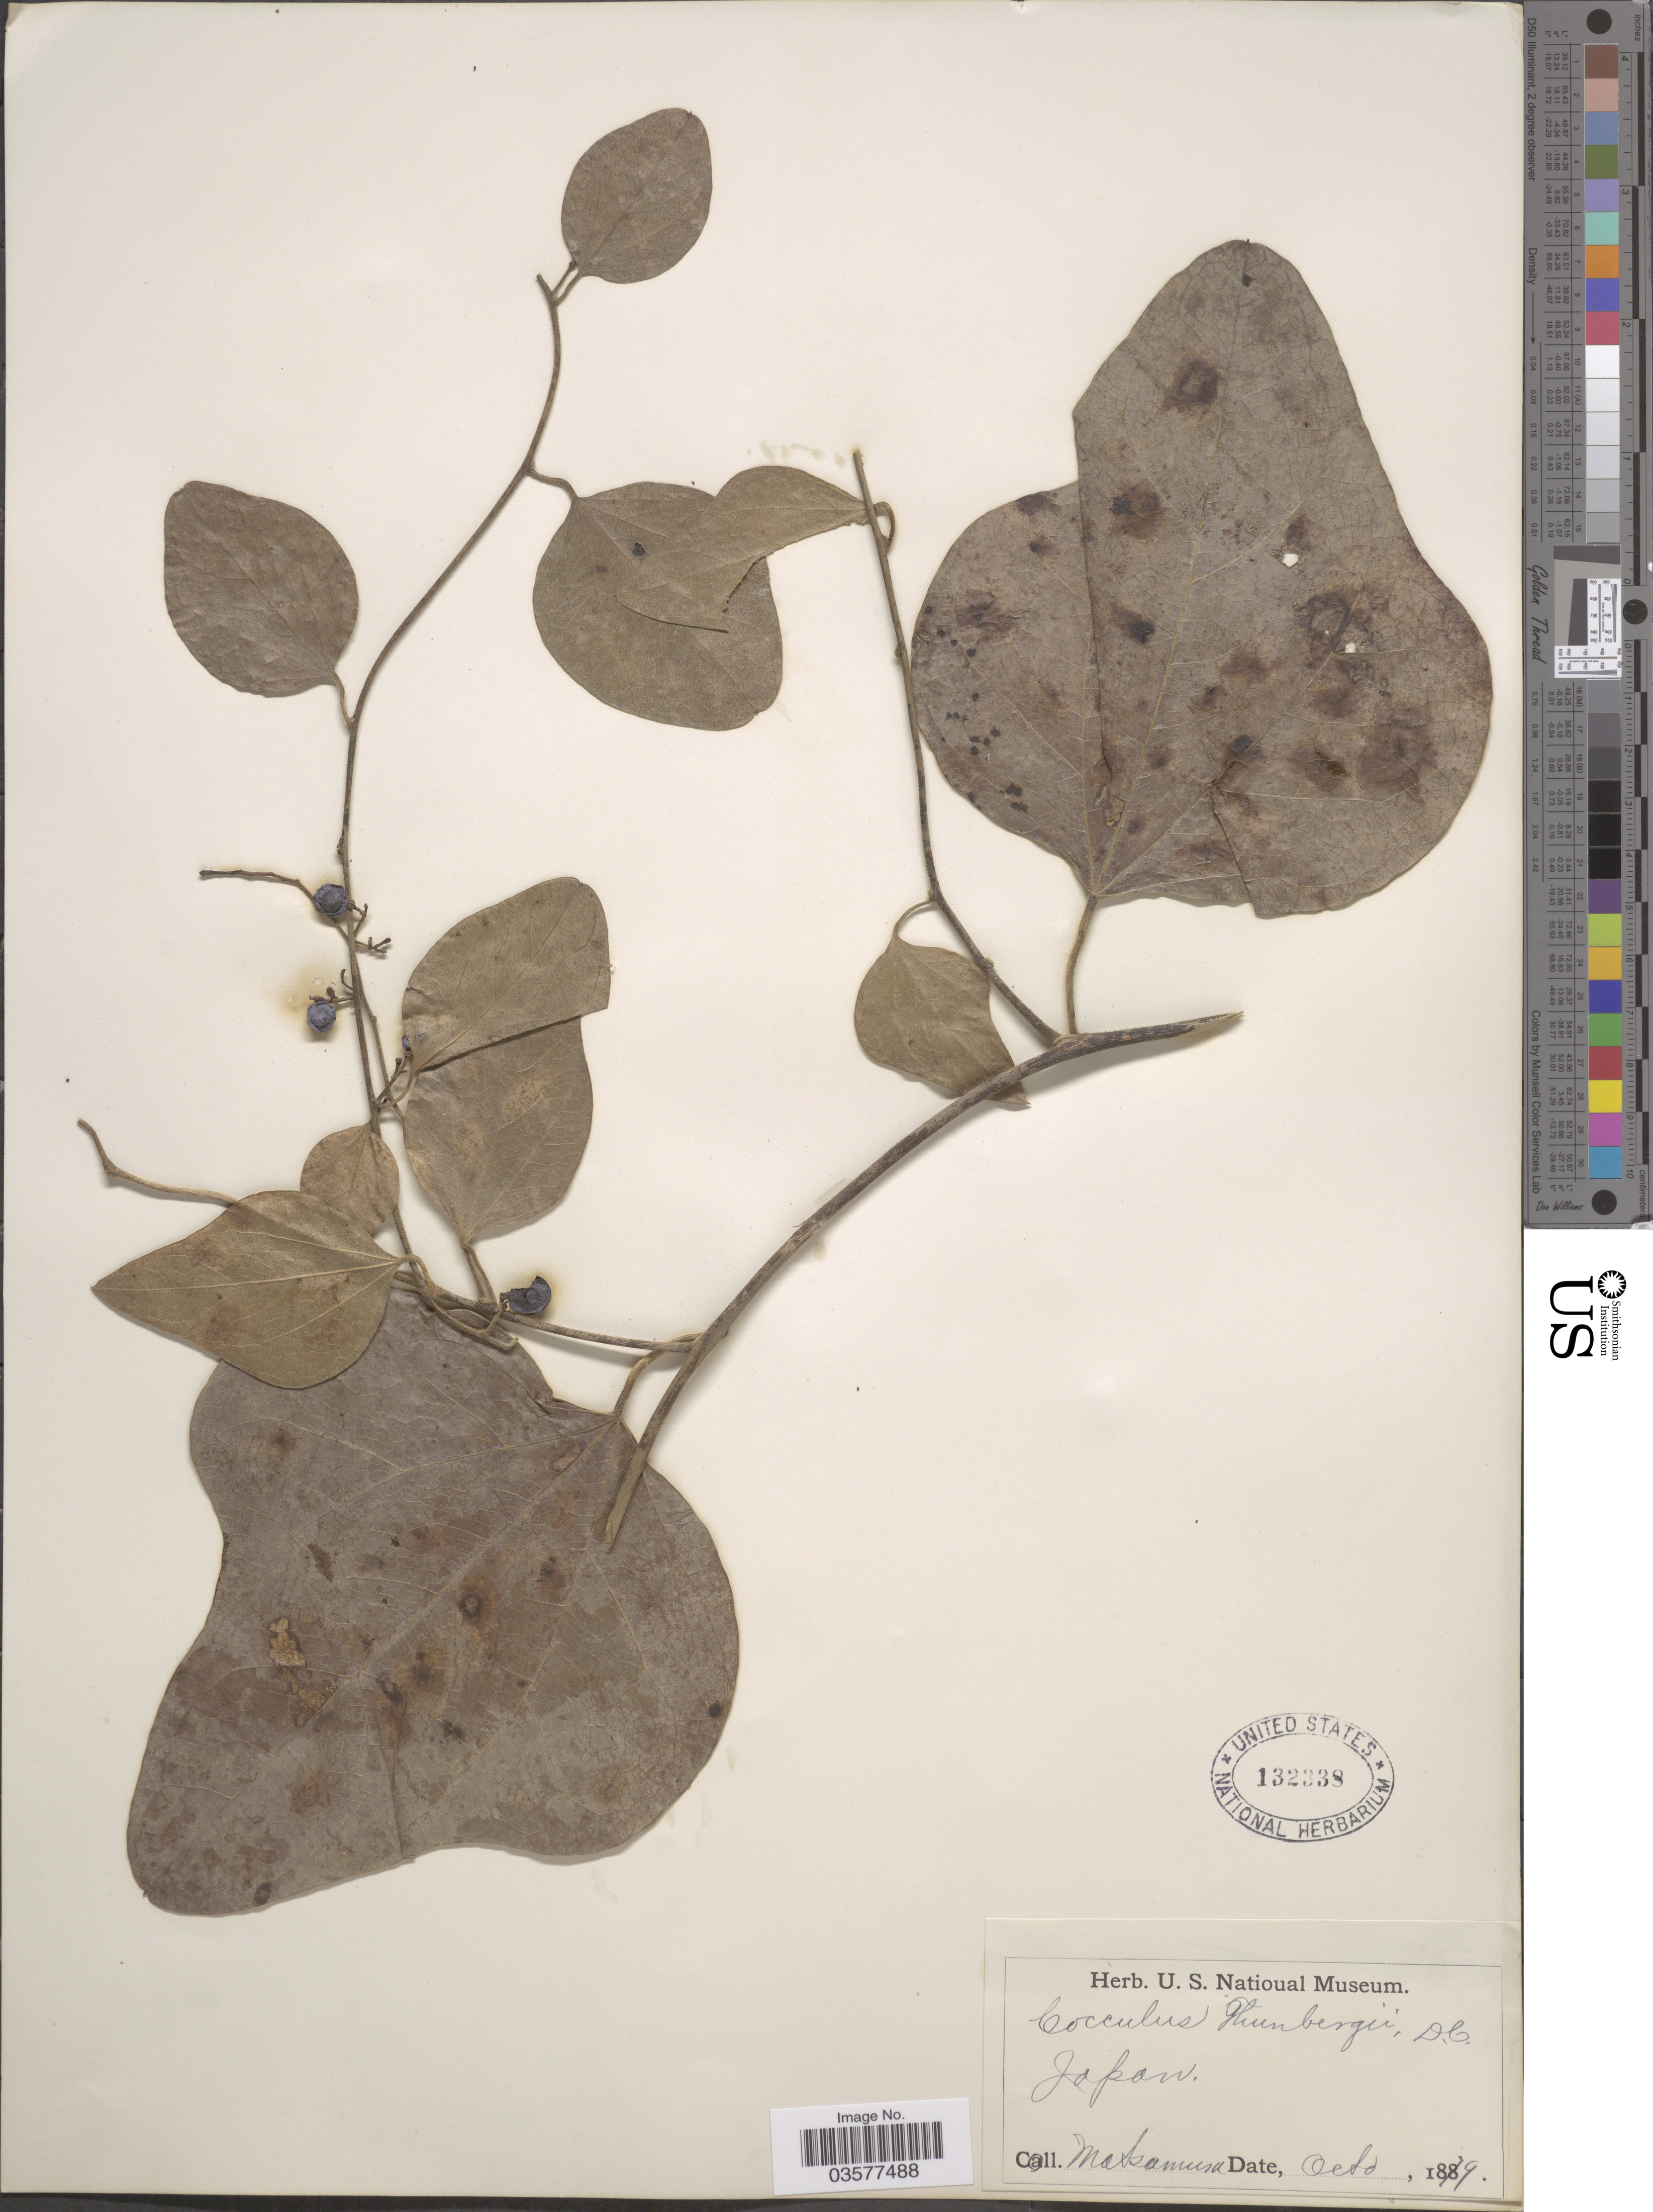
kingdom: Plantae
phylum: Tracheophyta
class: Magnoliopsida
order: Ranunculales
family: Menispermaceae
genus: Cocculus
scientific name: Cocculus orbiculatus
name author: (L.) DC.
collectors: -- Matsumura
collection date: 1879-10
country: Japan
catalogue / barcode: US 132338